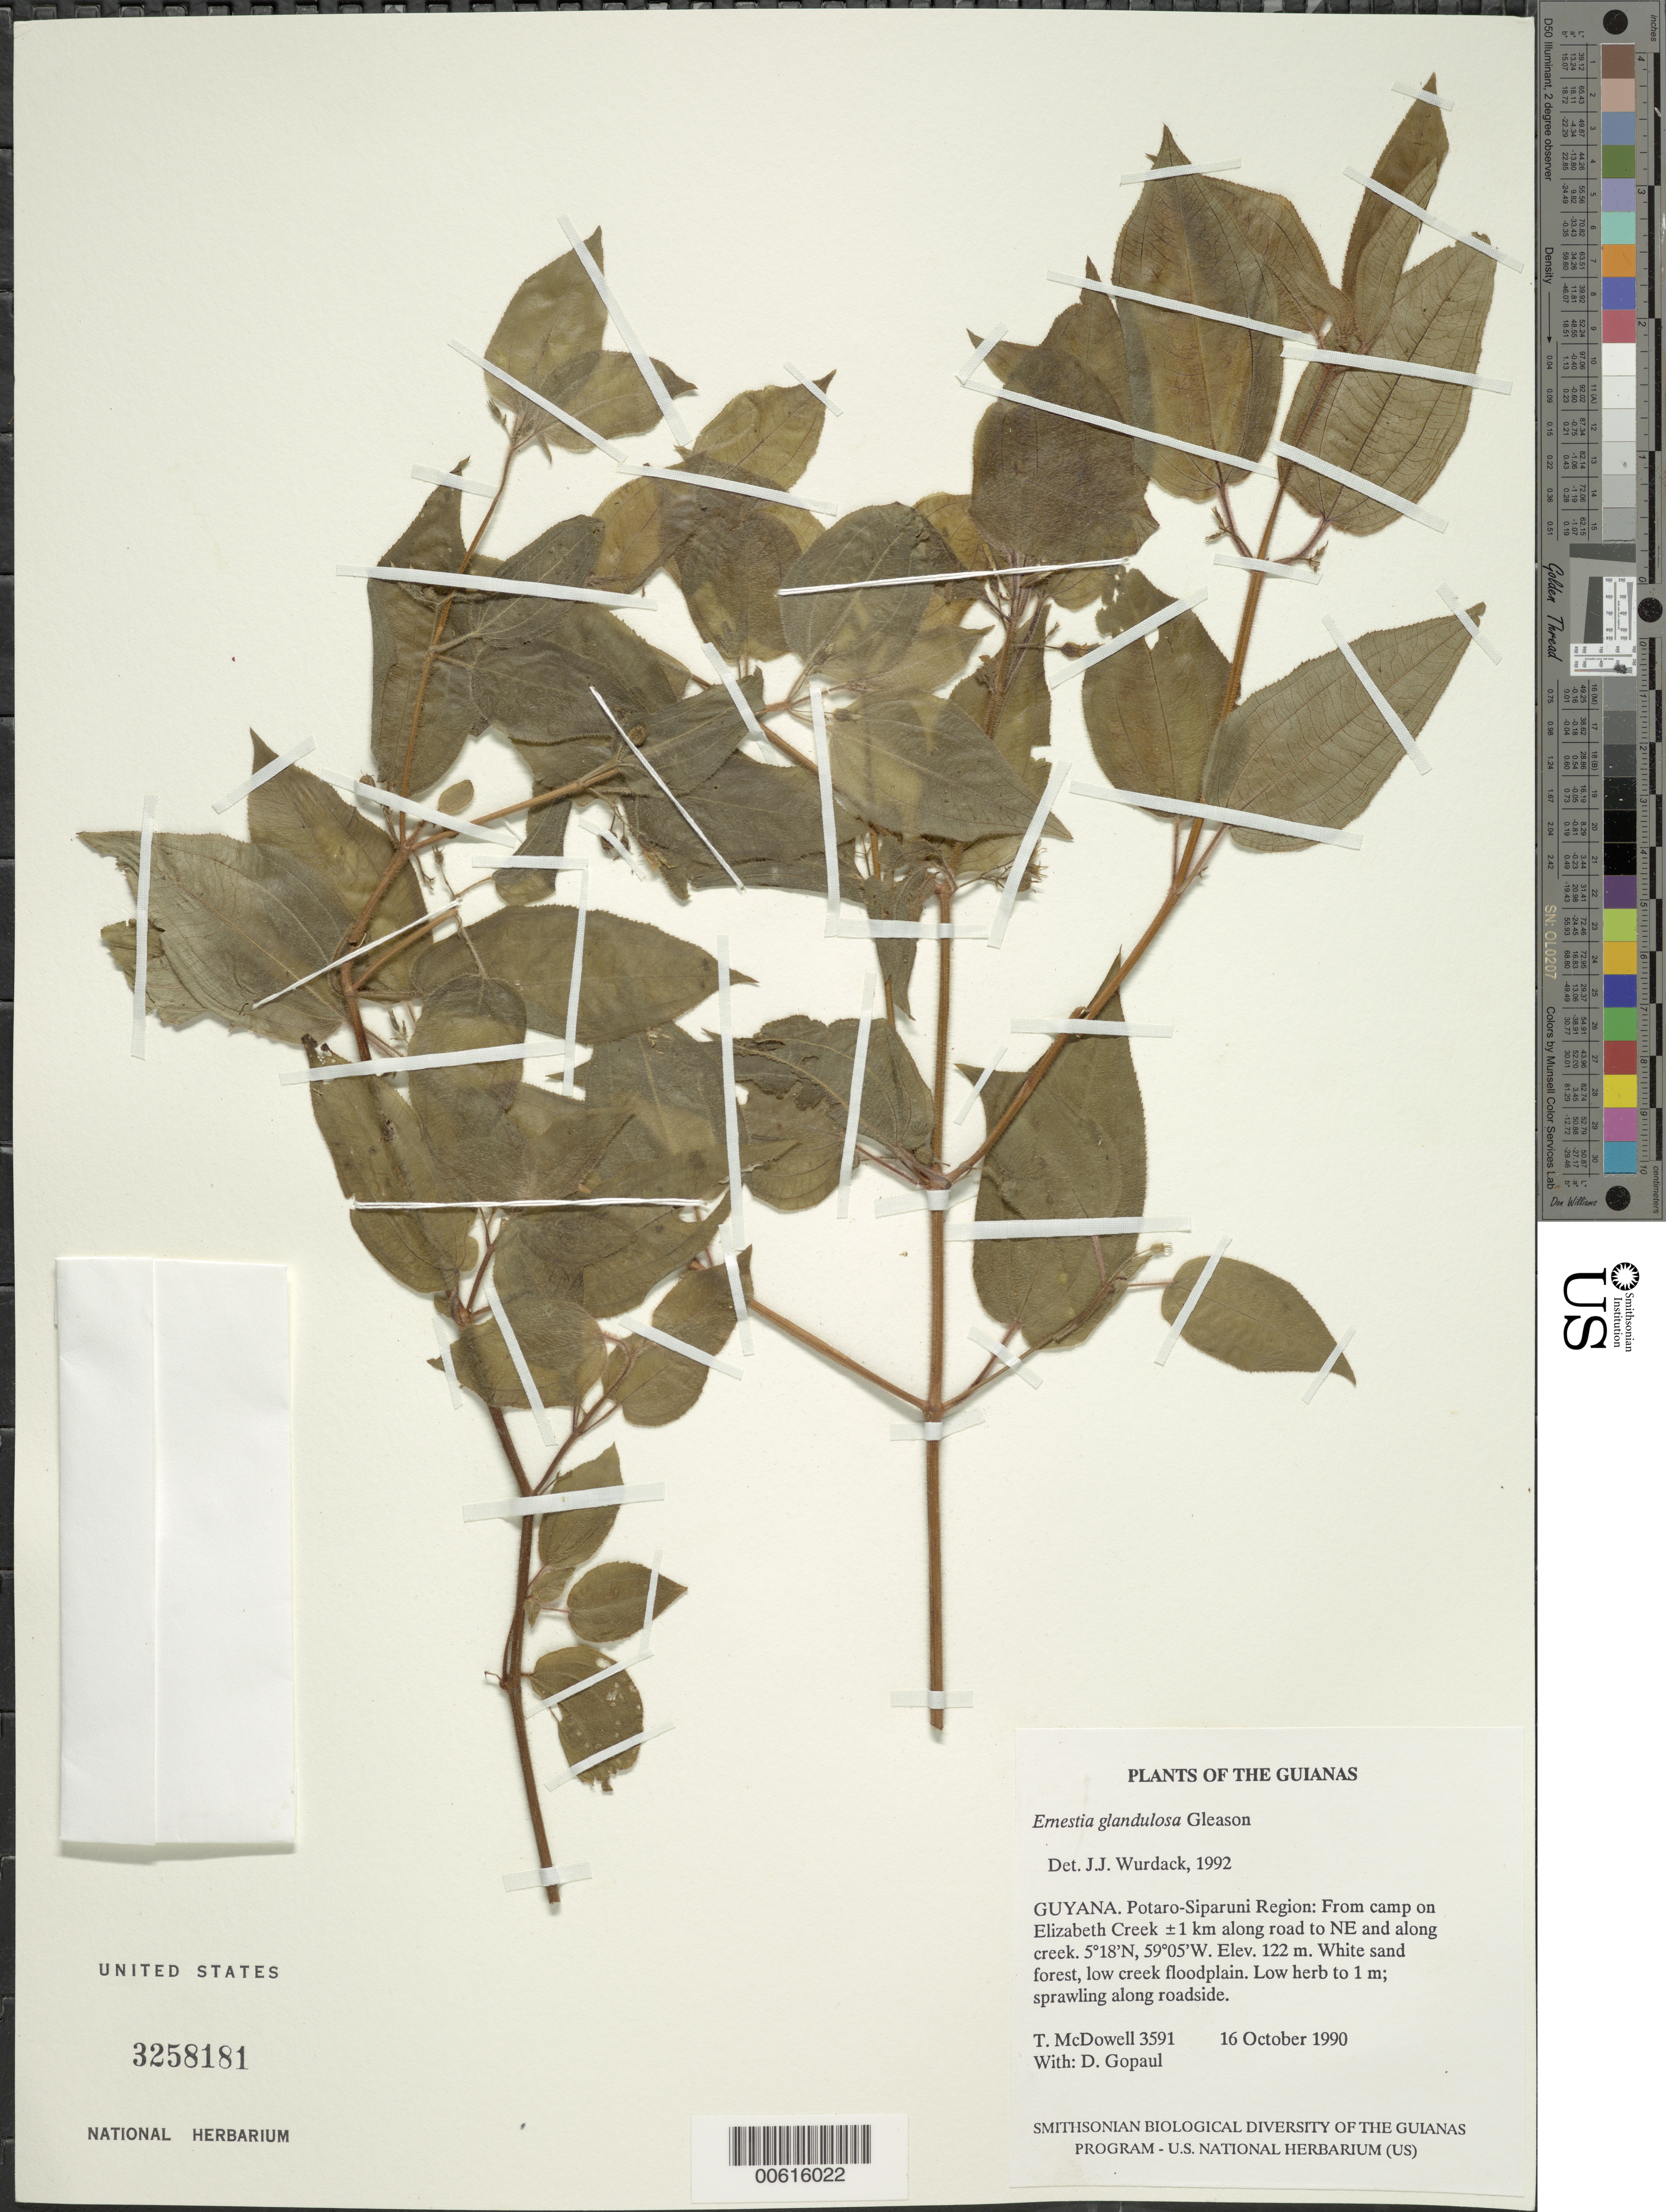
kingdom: Plantae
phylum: Tracheophyta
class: Magnoliopsida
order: Myrtales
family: Melastomataceae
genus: Pseudoernestia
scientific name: Pseudoernestia glandulosa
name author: (Gleason) M.J. Rocha & P.J.F. Guim.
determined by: Nunes da Silva, Diego, (RB), Jardim Botanico do Rio de Janeiro - Herbario (BRAZIL)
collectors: T. McDowell & D. Gopaul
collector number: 3591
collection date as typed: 16 October 1990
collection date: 1990-10-16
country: Guyana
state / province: Potaro-Siparuni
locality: From camp on Elizabeth Creek ±1 km along road to NE and along creek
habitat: White sand forest, low creek floodplain and along road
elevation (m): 122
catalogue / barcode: US 3258181